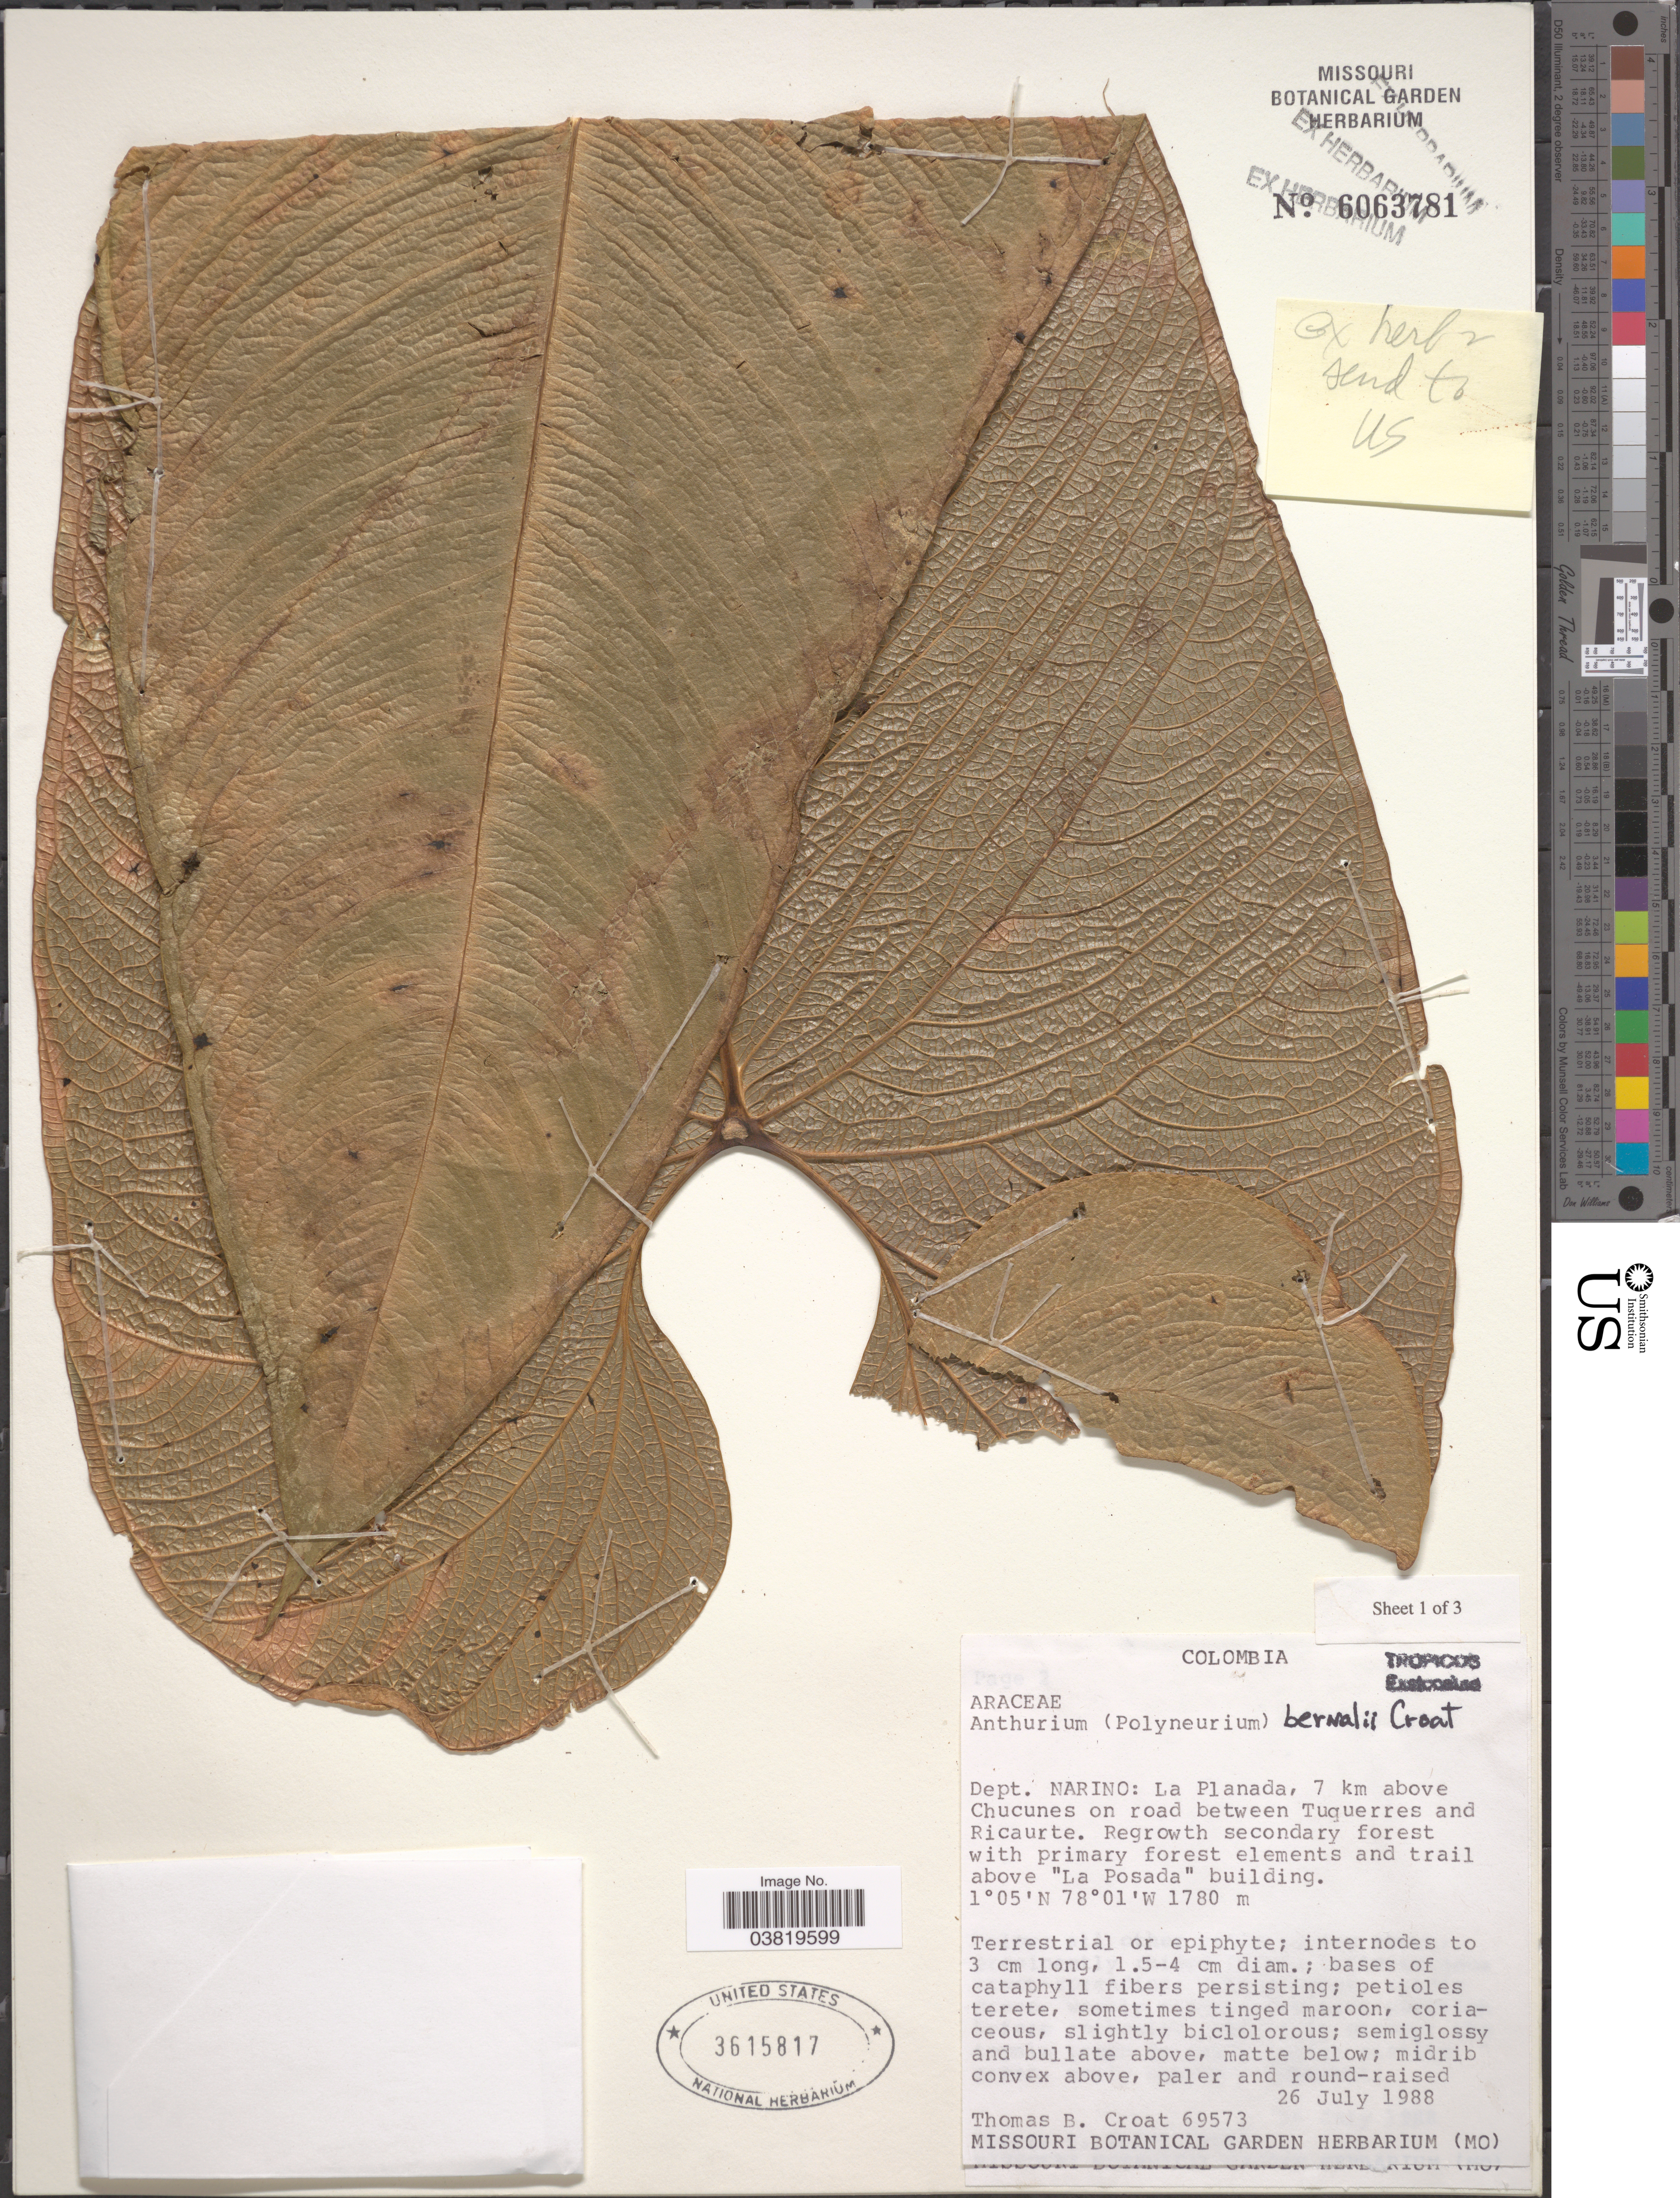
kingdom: Plantae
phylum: Tracheophyta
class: Liliopsida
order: Alismatales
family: Araceae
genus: Anthurium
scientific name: Anthurium bernalii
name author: Croat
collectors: T. B. Croat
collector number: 69573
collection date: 1988-07-26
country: Colombia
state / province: Nariño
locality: Dept. Narino: La Planada, 7 km above Chucunes on road between Tuquerres and Ricaurte. Trail above 'La Posada' building.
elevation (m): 1780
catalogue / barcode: US 3615817